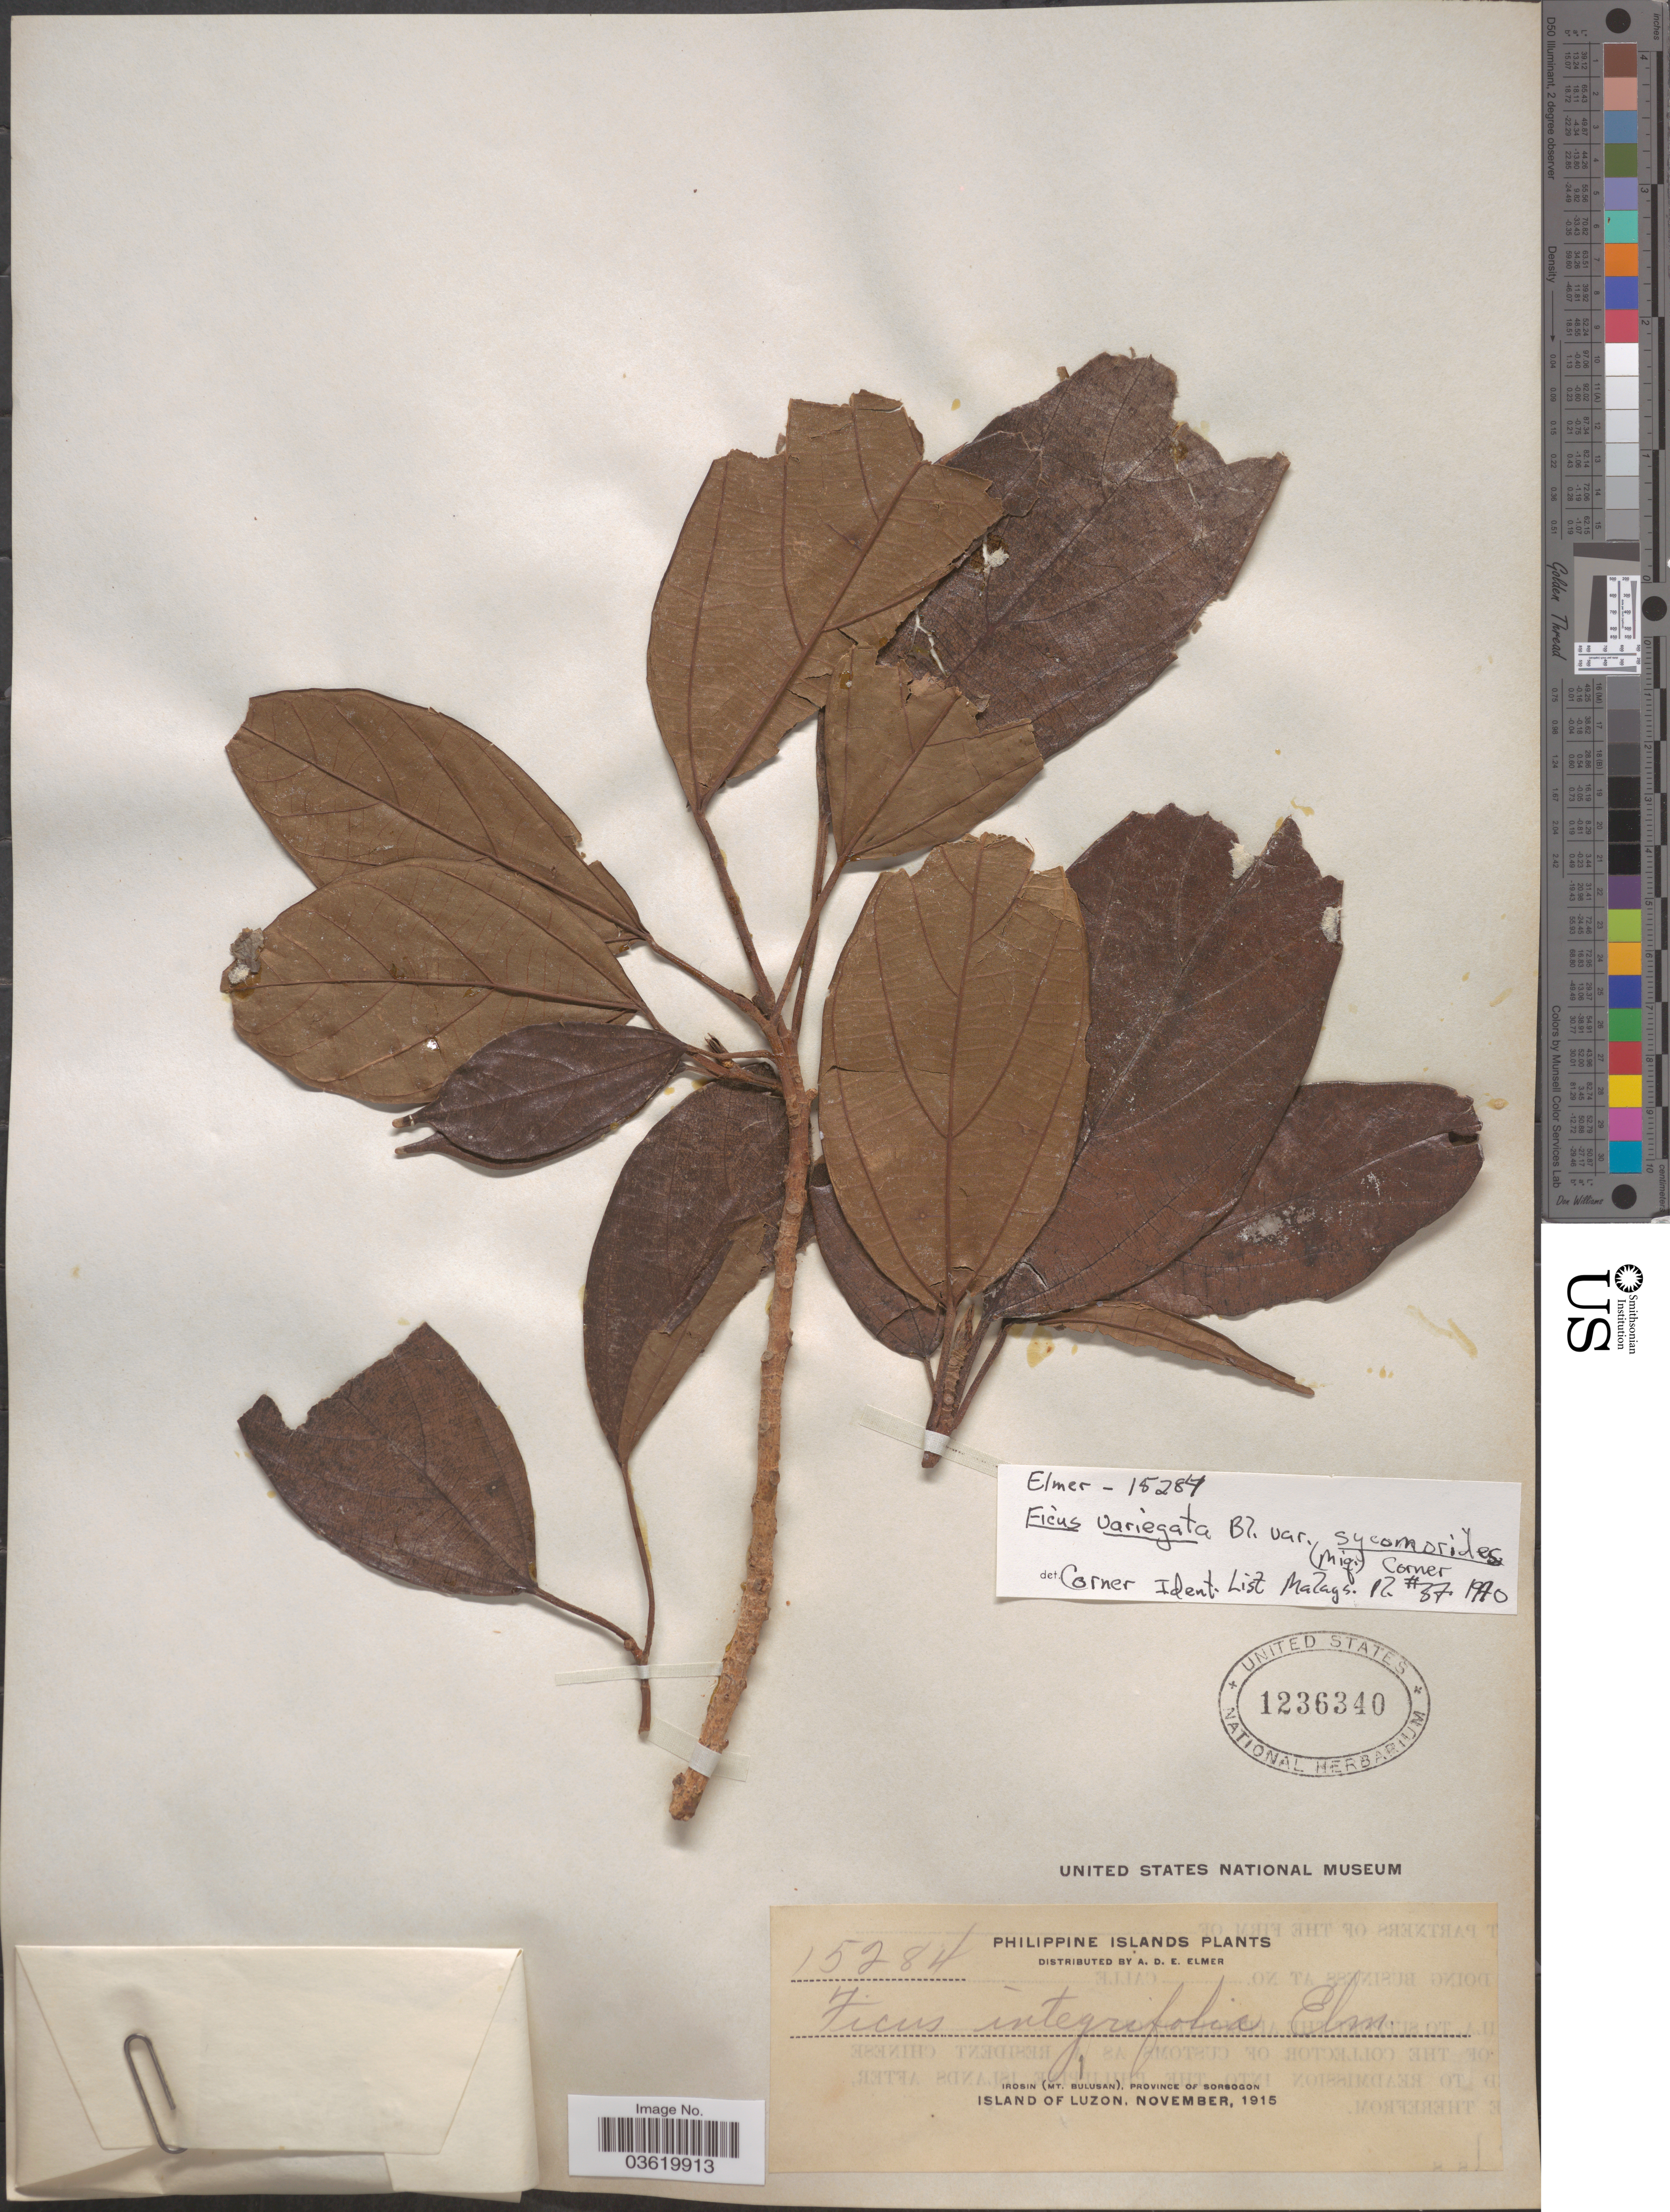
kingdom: Plantae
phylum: Tracheophyta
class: Magnoliopsida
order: Rosales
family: Moraceae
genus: Ficus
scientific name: Ficus variegata var. sycomoroides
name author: (Miq.) Corner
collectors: A. D. E. Elmer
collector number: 15284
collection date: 1915-11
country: Philippines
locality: Philippine Islands. Irosin (Mt. Bulusan), Province of Sorsogon. Island of Luzon.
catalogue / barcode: US 1236340